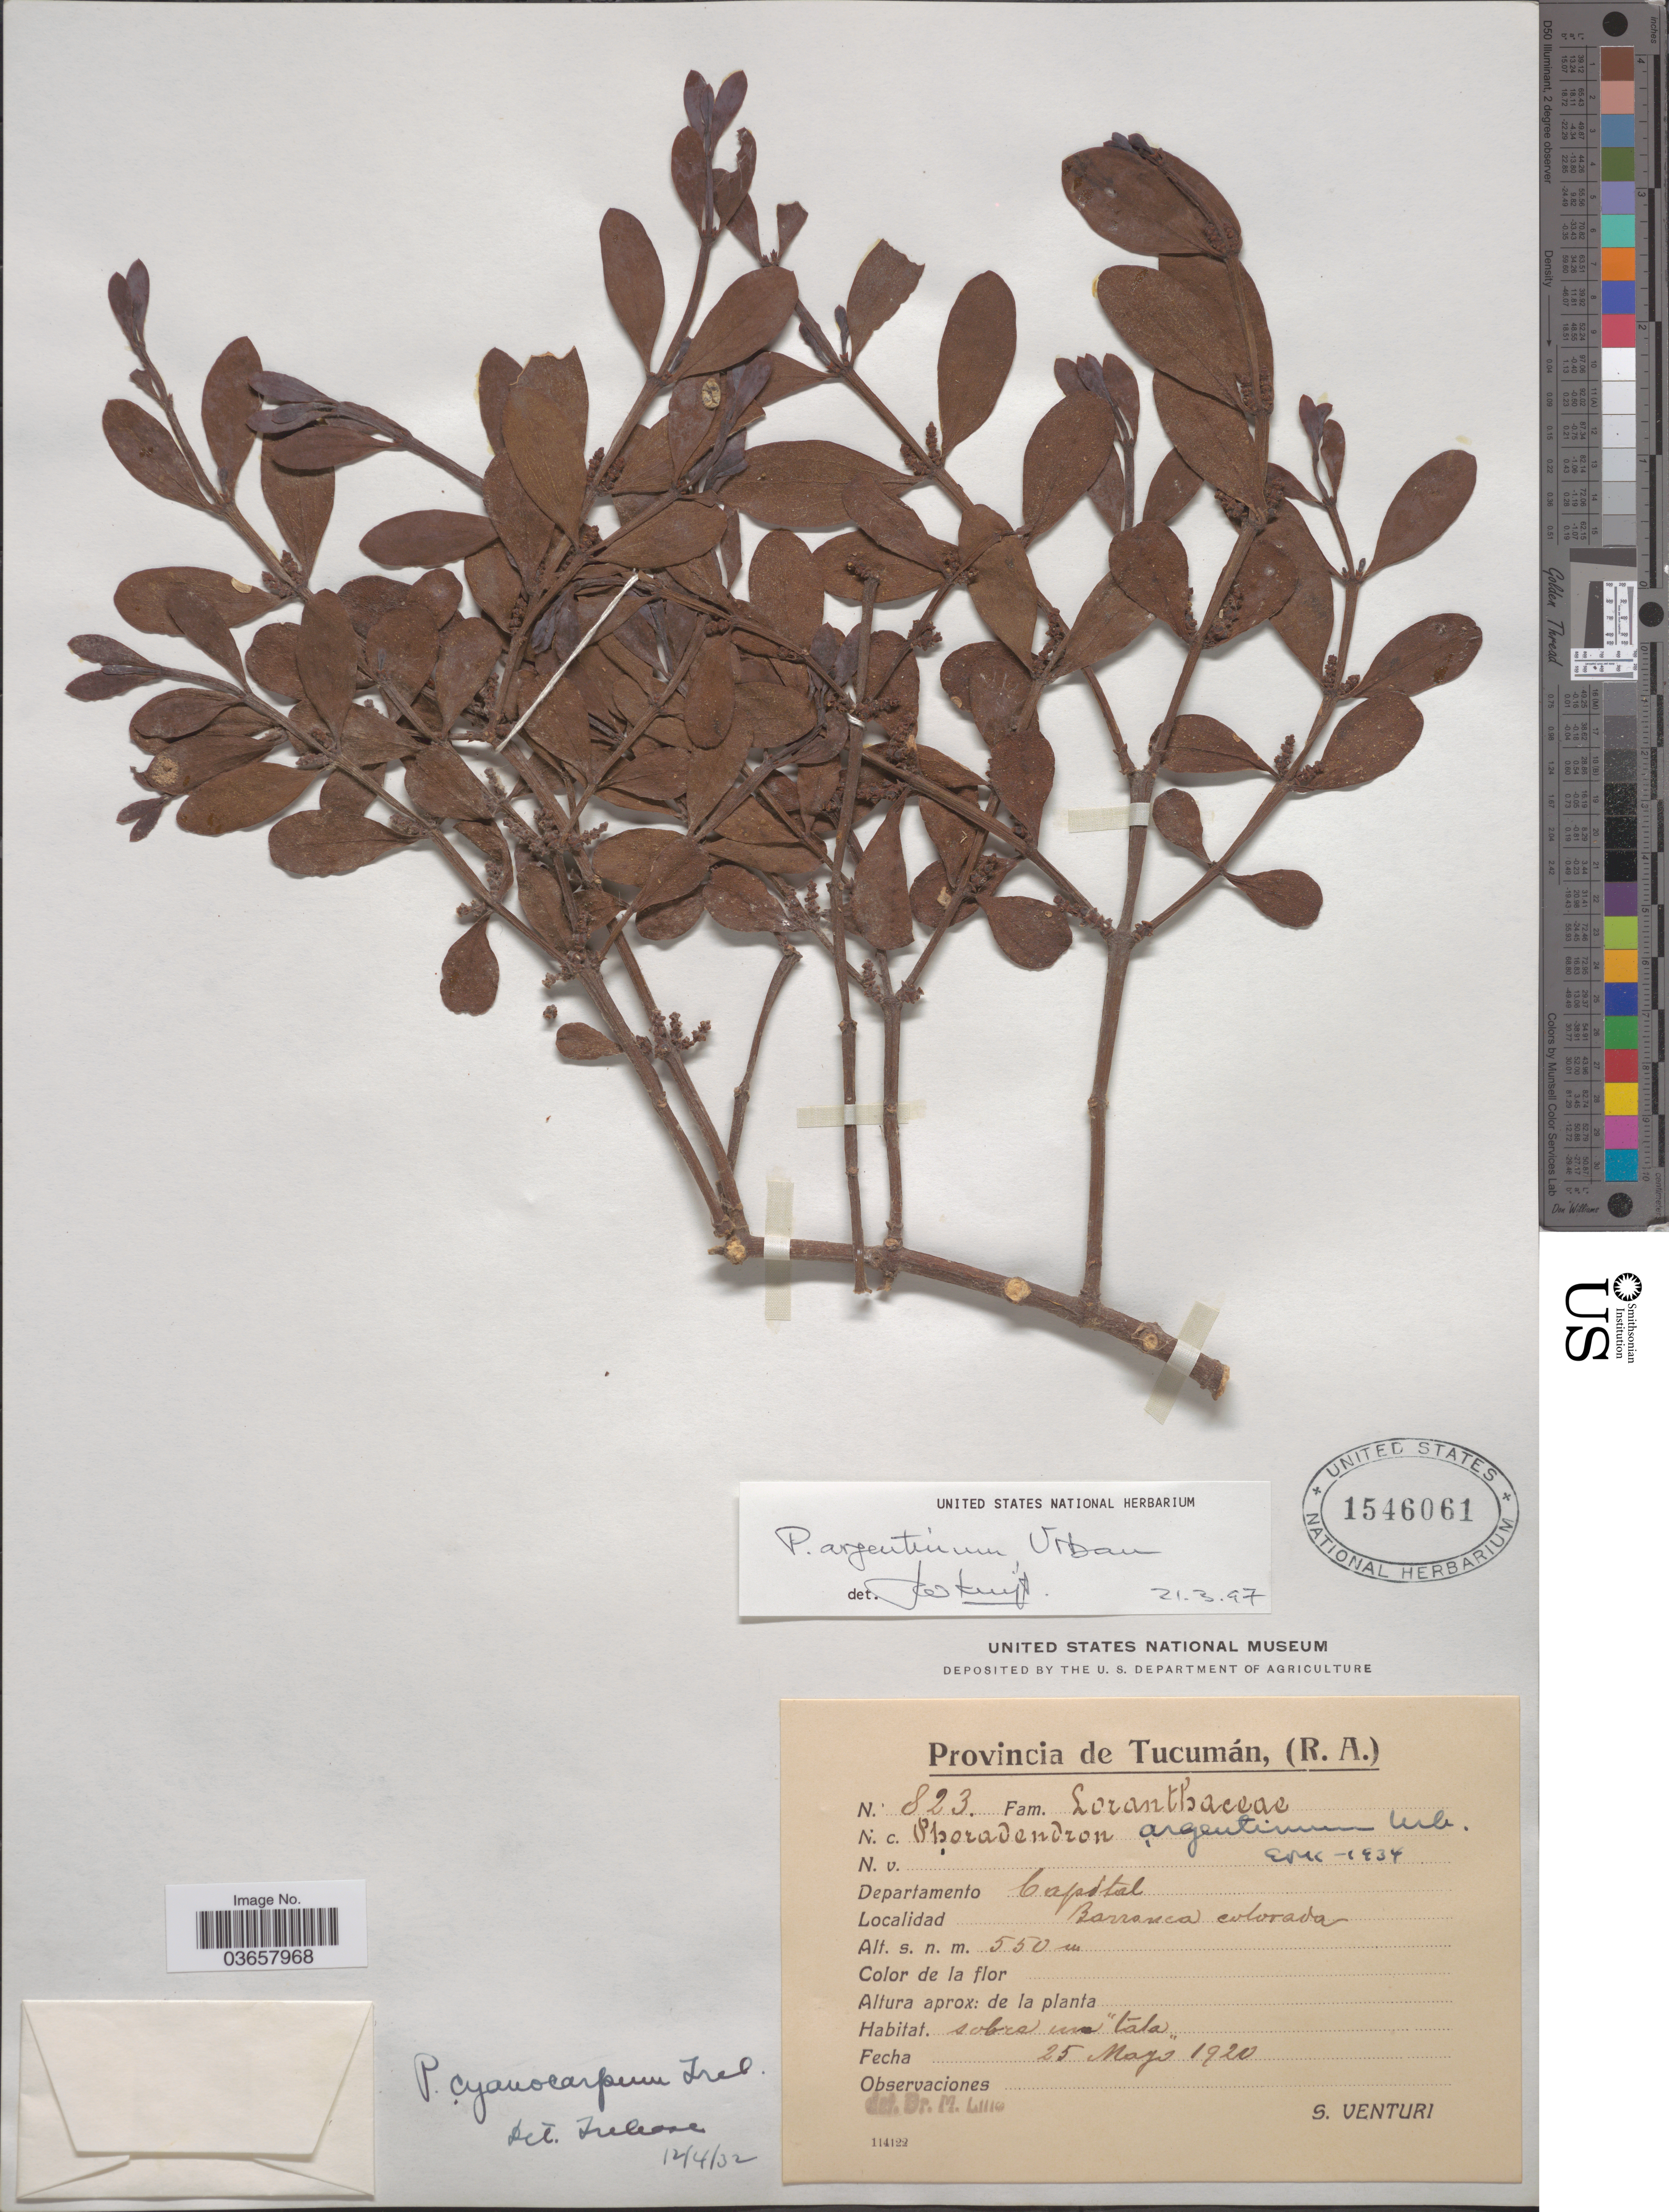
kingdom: Plantae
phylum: Tracheophyta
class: Magnoliopsida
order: Santalales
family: Viscaceae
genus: Phoradendron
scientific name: Phoradendron argentinum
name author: Urb.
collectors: S. Venturi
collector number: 823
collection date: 1920-05-25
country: Argentina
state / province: Tucuman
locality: Departamento Capital. Barranca colorada.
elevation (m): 550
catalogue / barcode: US 1546061